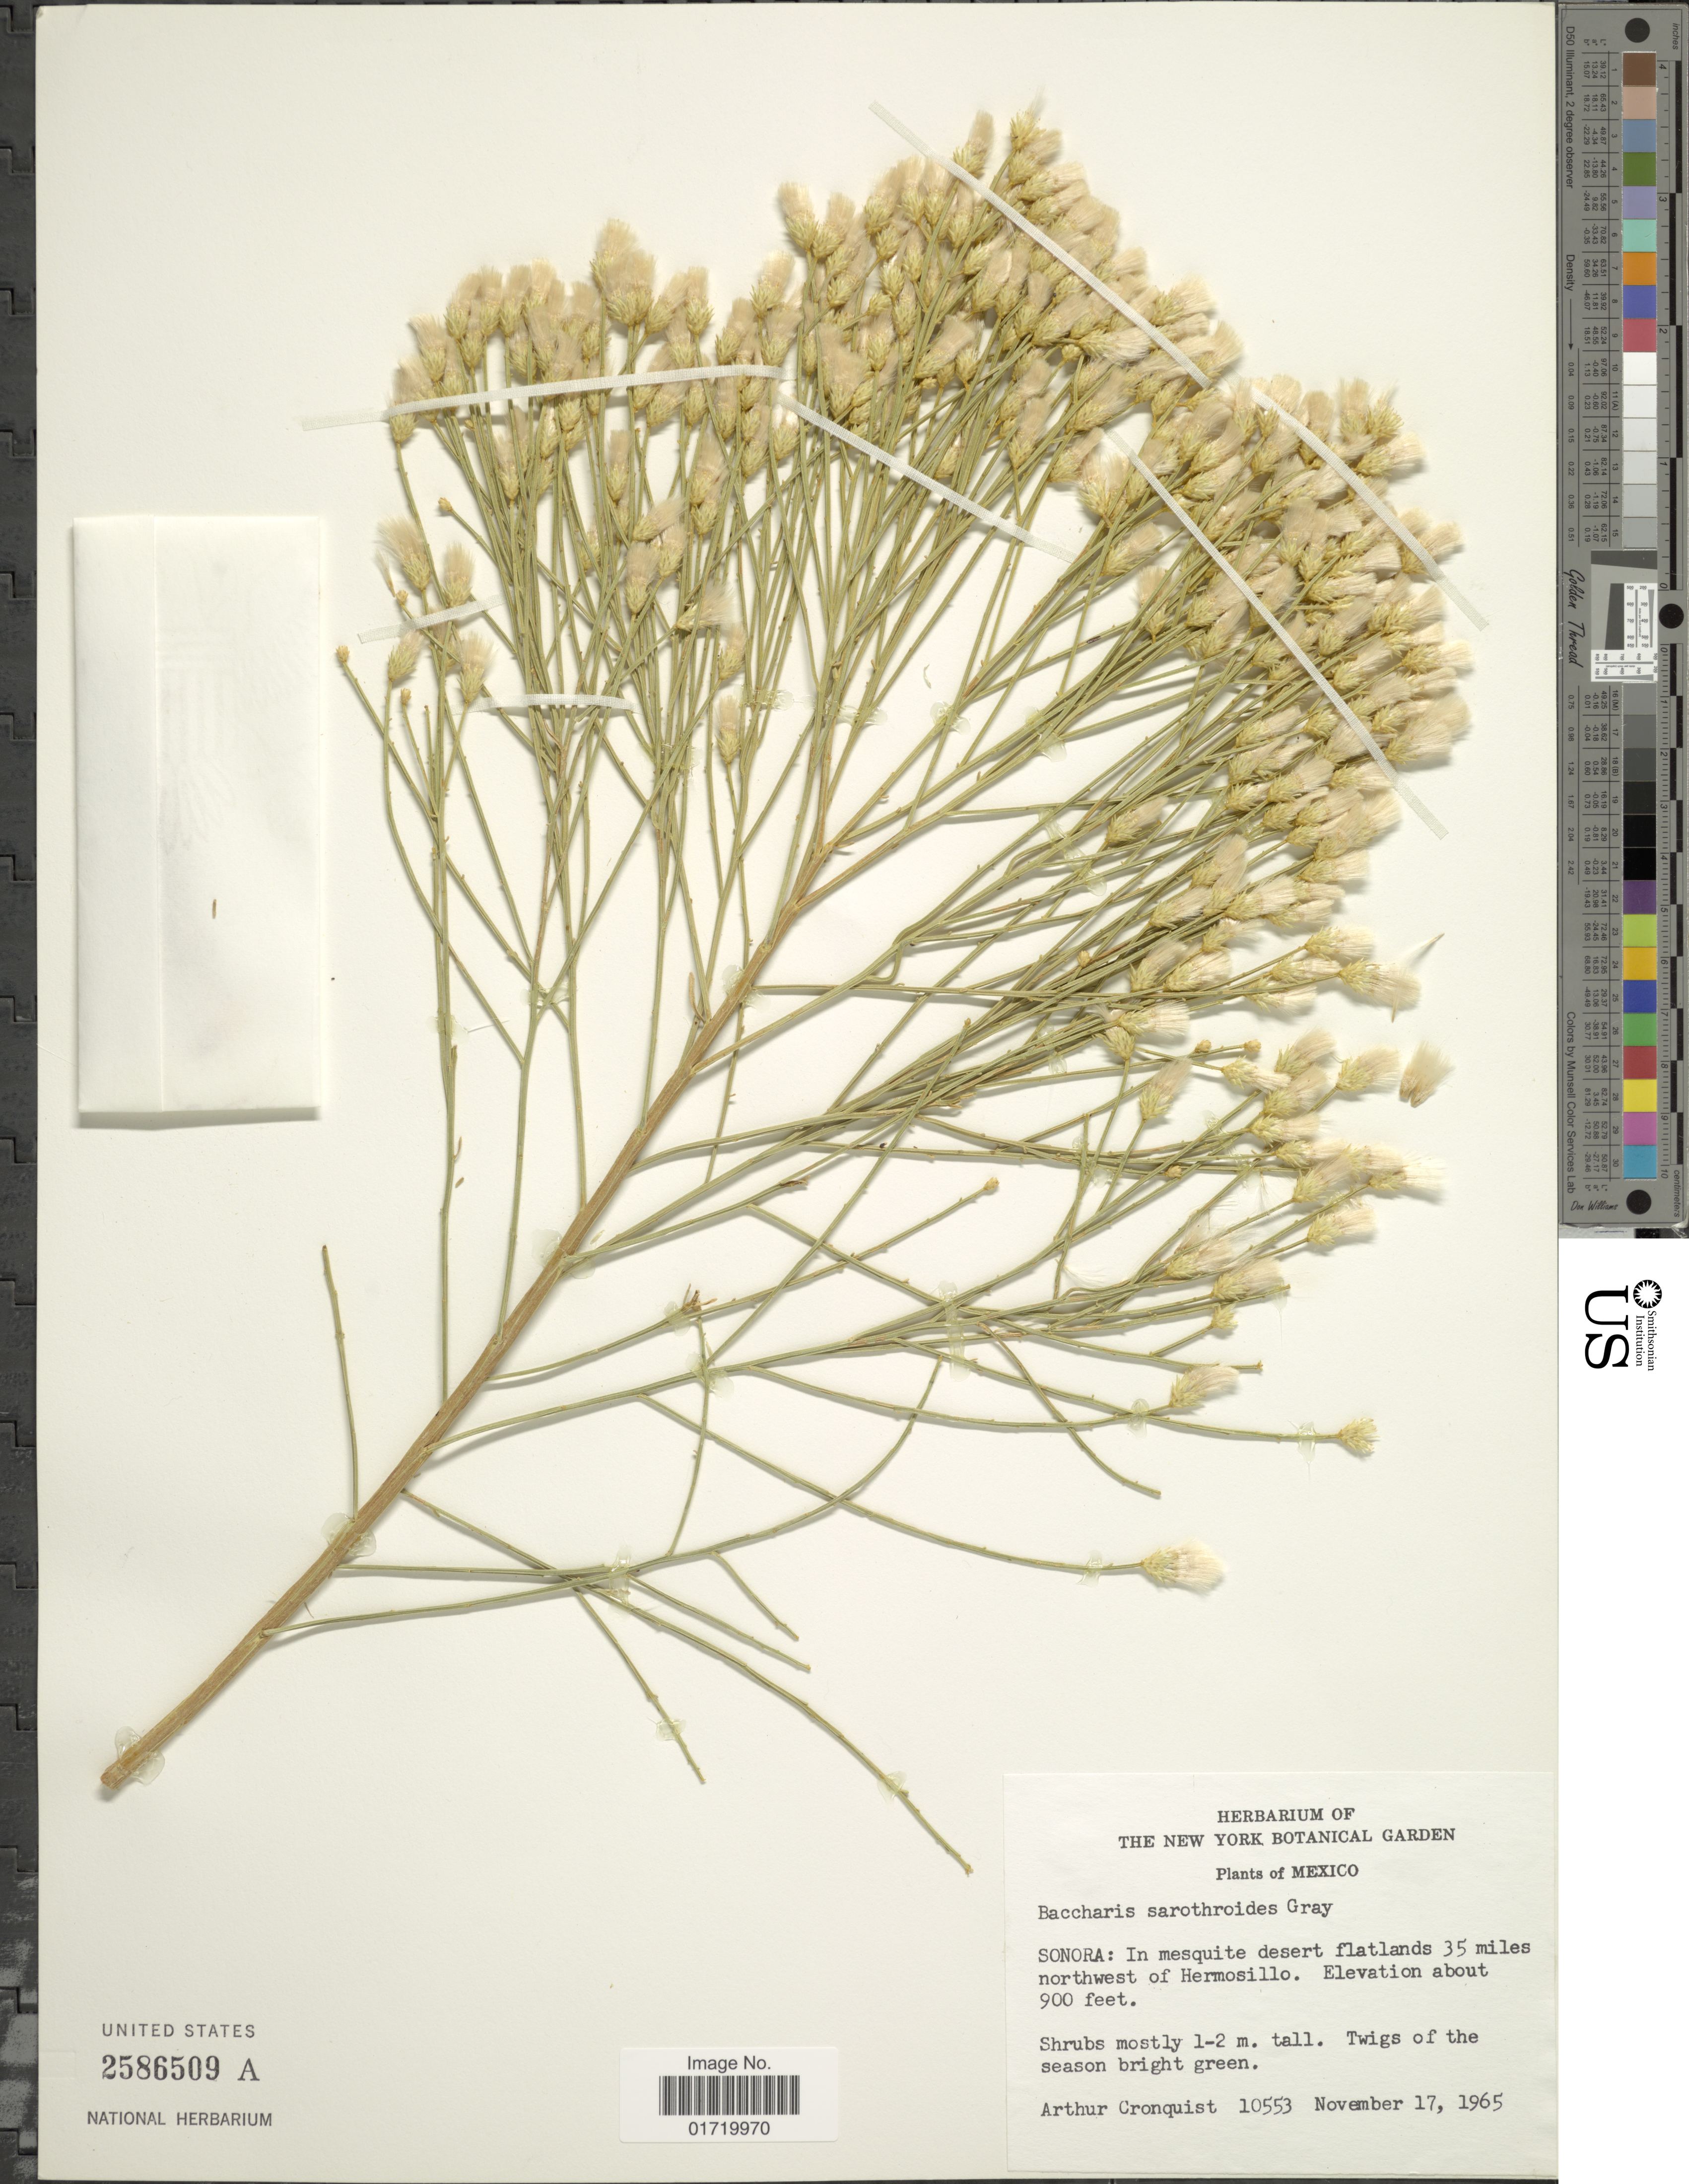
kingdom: Plantae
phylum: Tracheophyta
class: Magnoliopsida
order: Asterales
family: Asteraceae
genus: Baccharis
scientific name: Baccharis sarothroides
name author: A. Gray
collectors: A. J. Cronquist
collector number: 10553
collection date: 1965-11-17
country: Mexico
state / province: Sonora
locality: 35 miles northwest of Hermosillo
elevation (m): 274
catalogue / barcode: US 2586509A